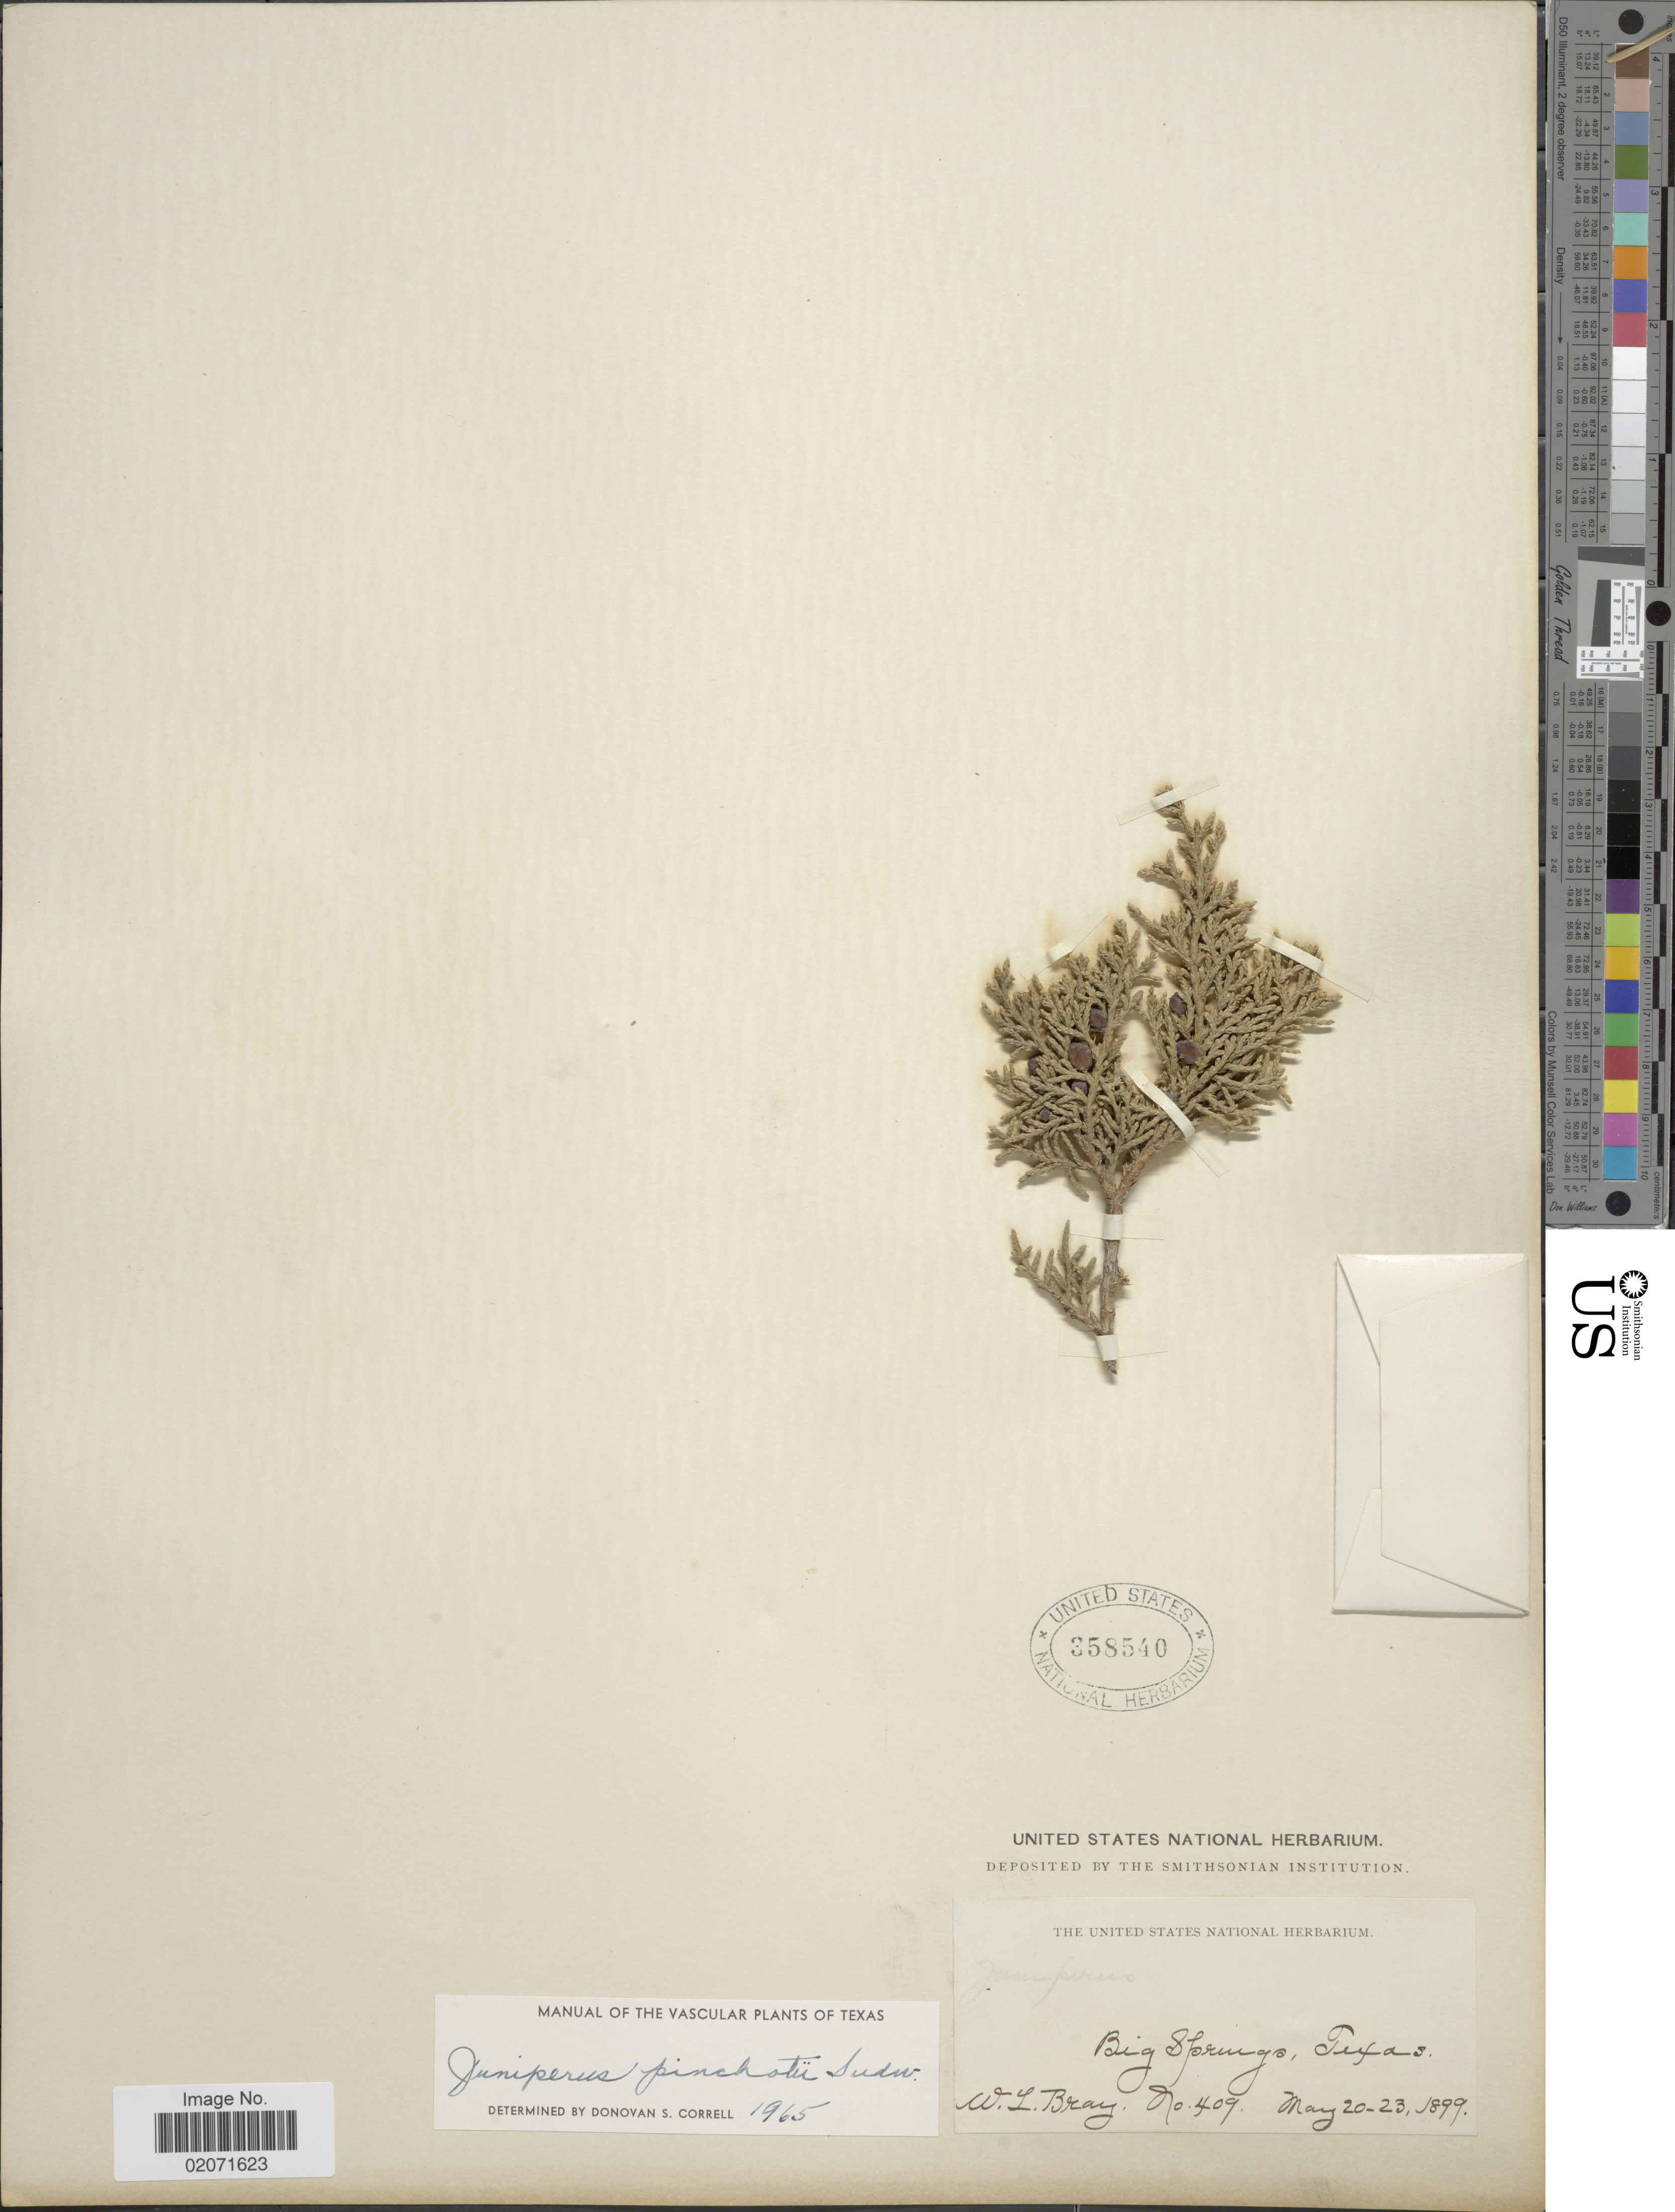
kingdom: Plantae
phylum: Tracheophyta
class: Pinopsida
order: Pinales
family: Cupressaceae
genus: Juniperus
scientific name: Juniperus pinchotii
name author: Sudw.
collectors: W. L. Bray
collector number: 409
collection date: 1899-05-20/1899-05-23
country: United States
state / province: Texas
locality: Big Springs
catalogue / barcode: US 358540